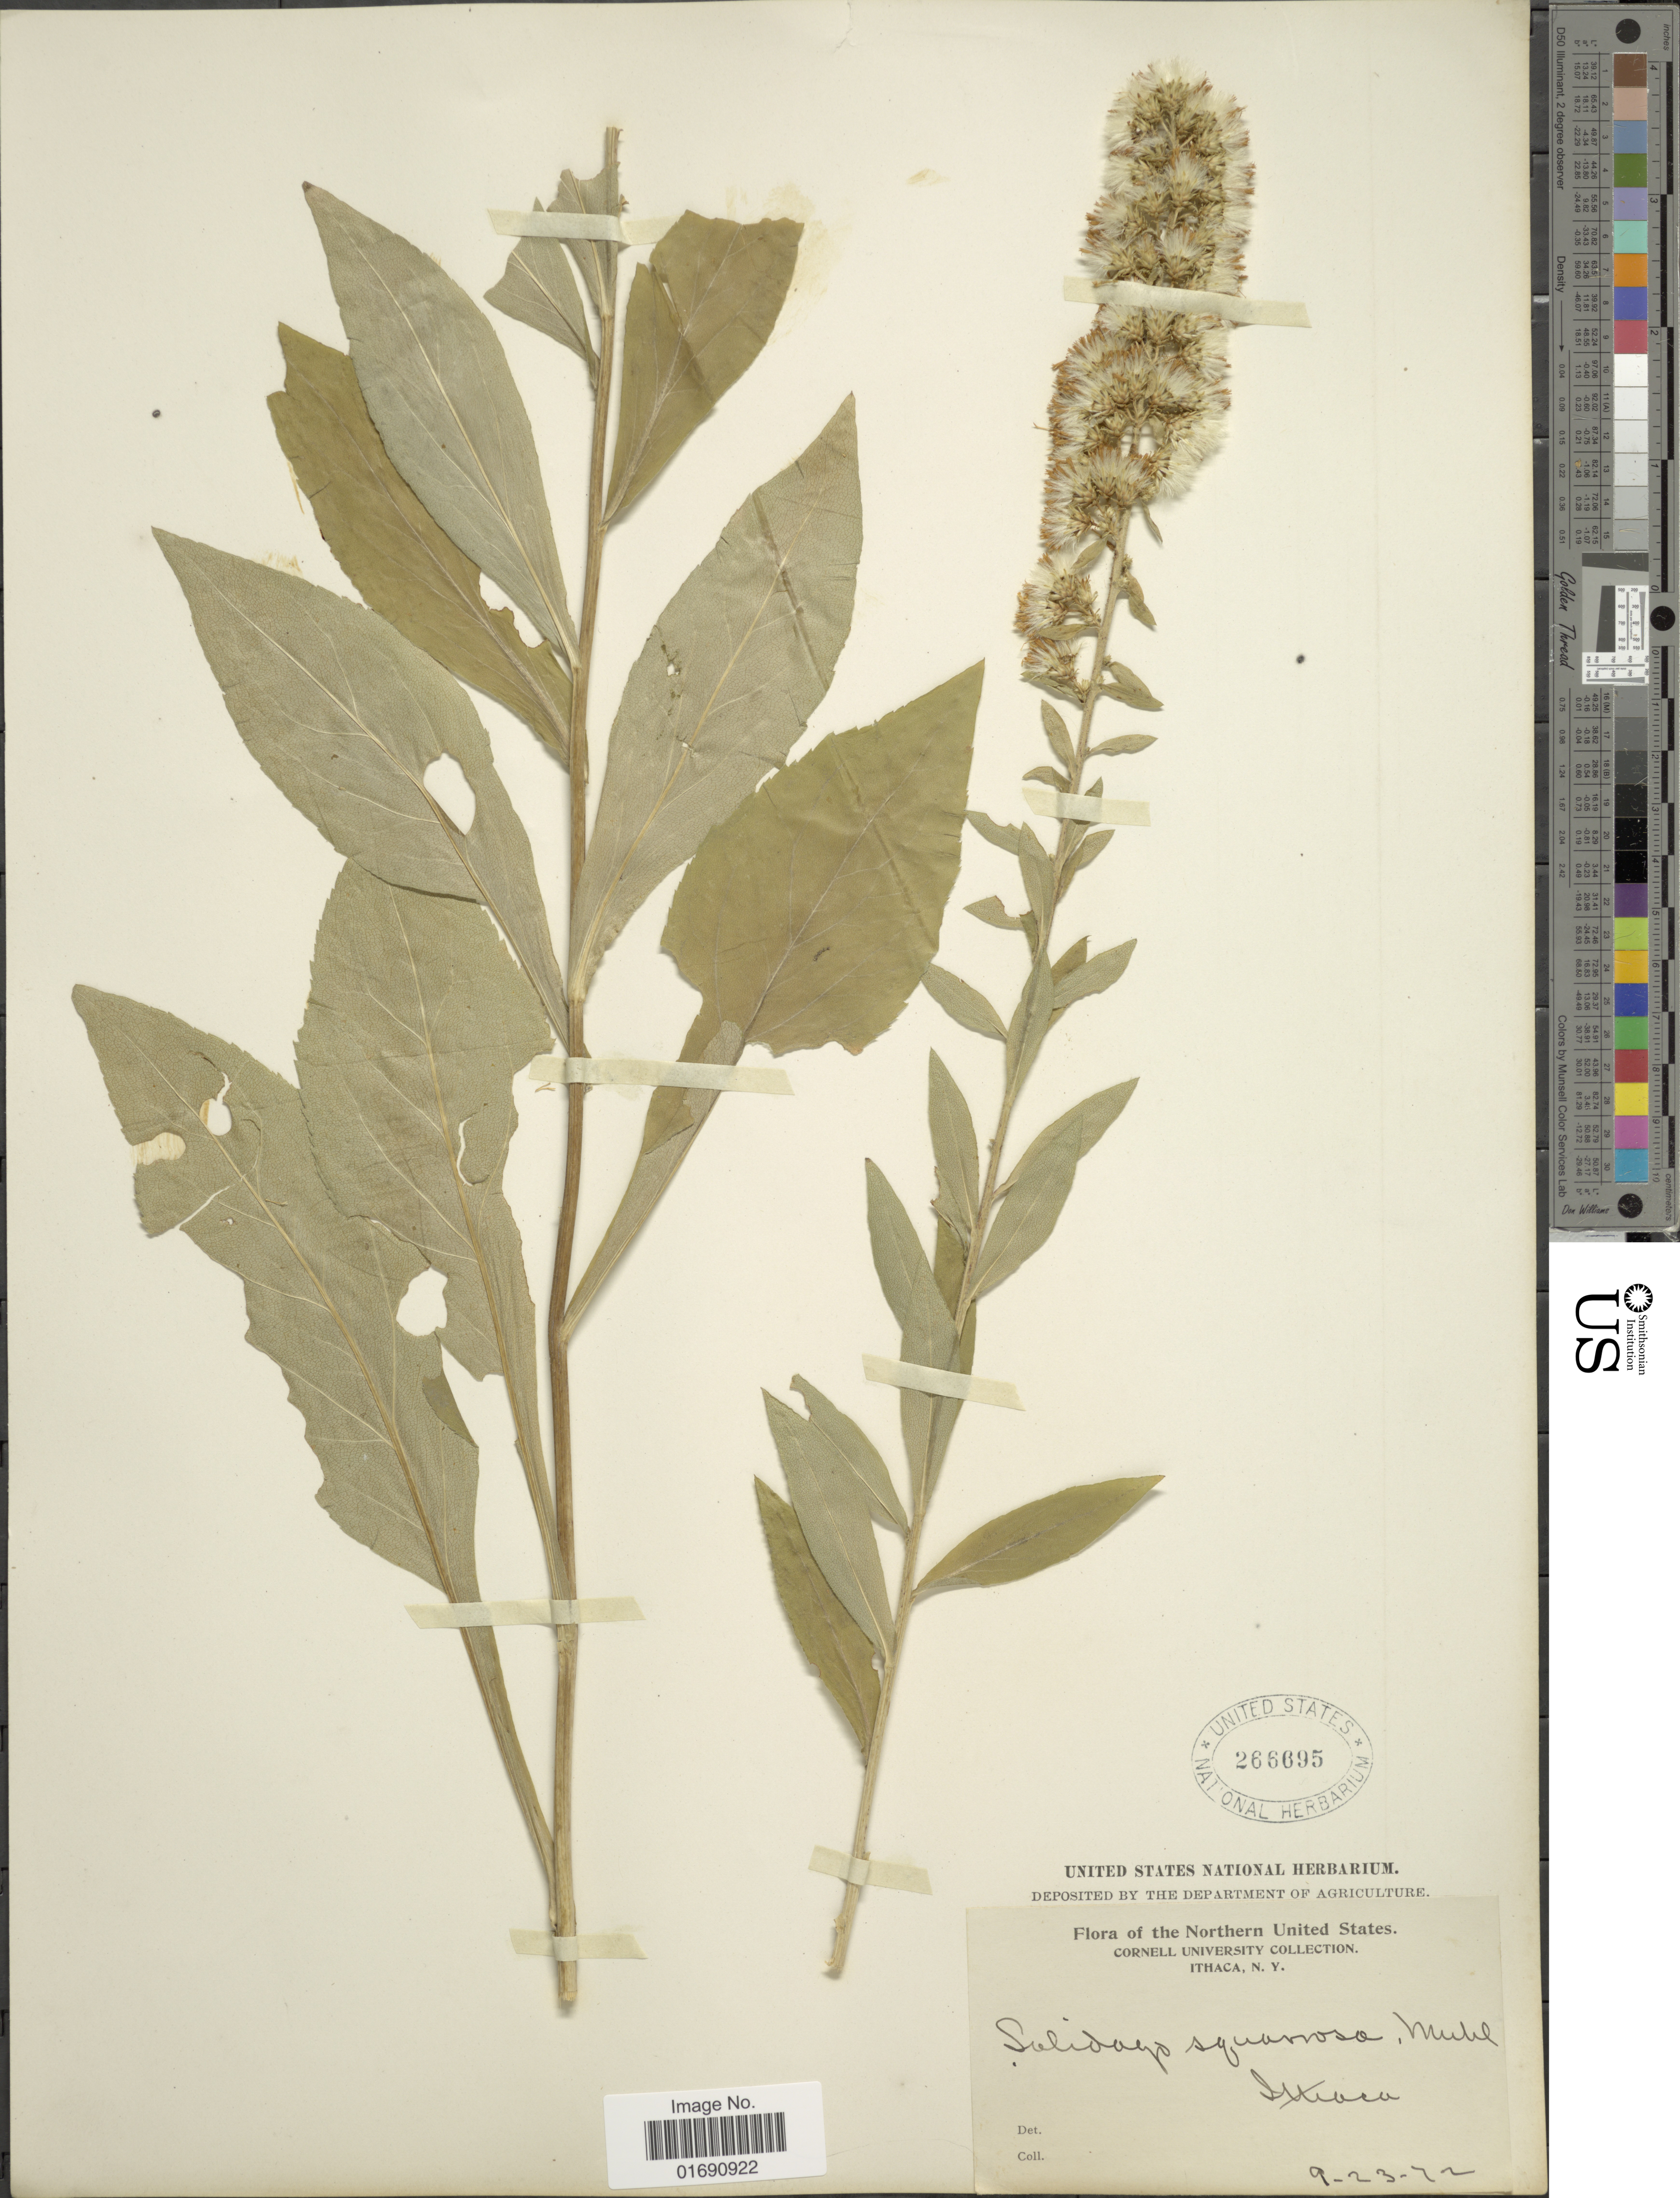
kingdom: Plantae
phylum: Tracheophyta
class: Magnoliopsida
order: Asterales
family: Asteraceae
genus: Solidago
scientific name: Solidago squarrosa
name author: Muhl.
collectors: Cornell University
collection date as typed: Transcribed d/m/y: 23/9/72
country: United States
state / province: New York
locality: Itahaca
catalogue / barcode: US 266695